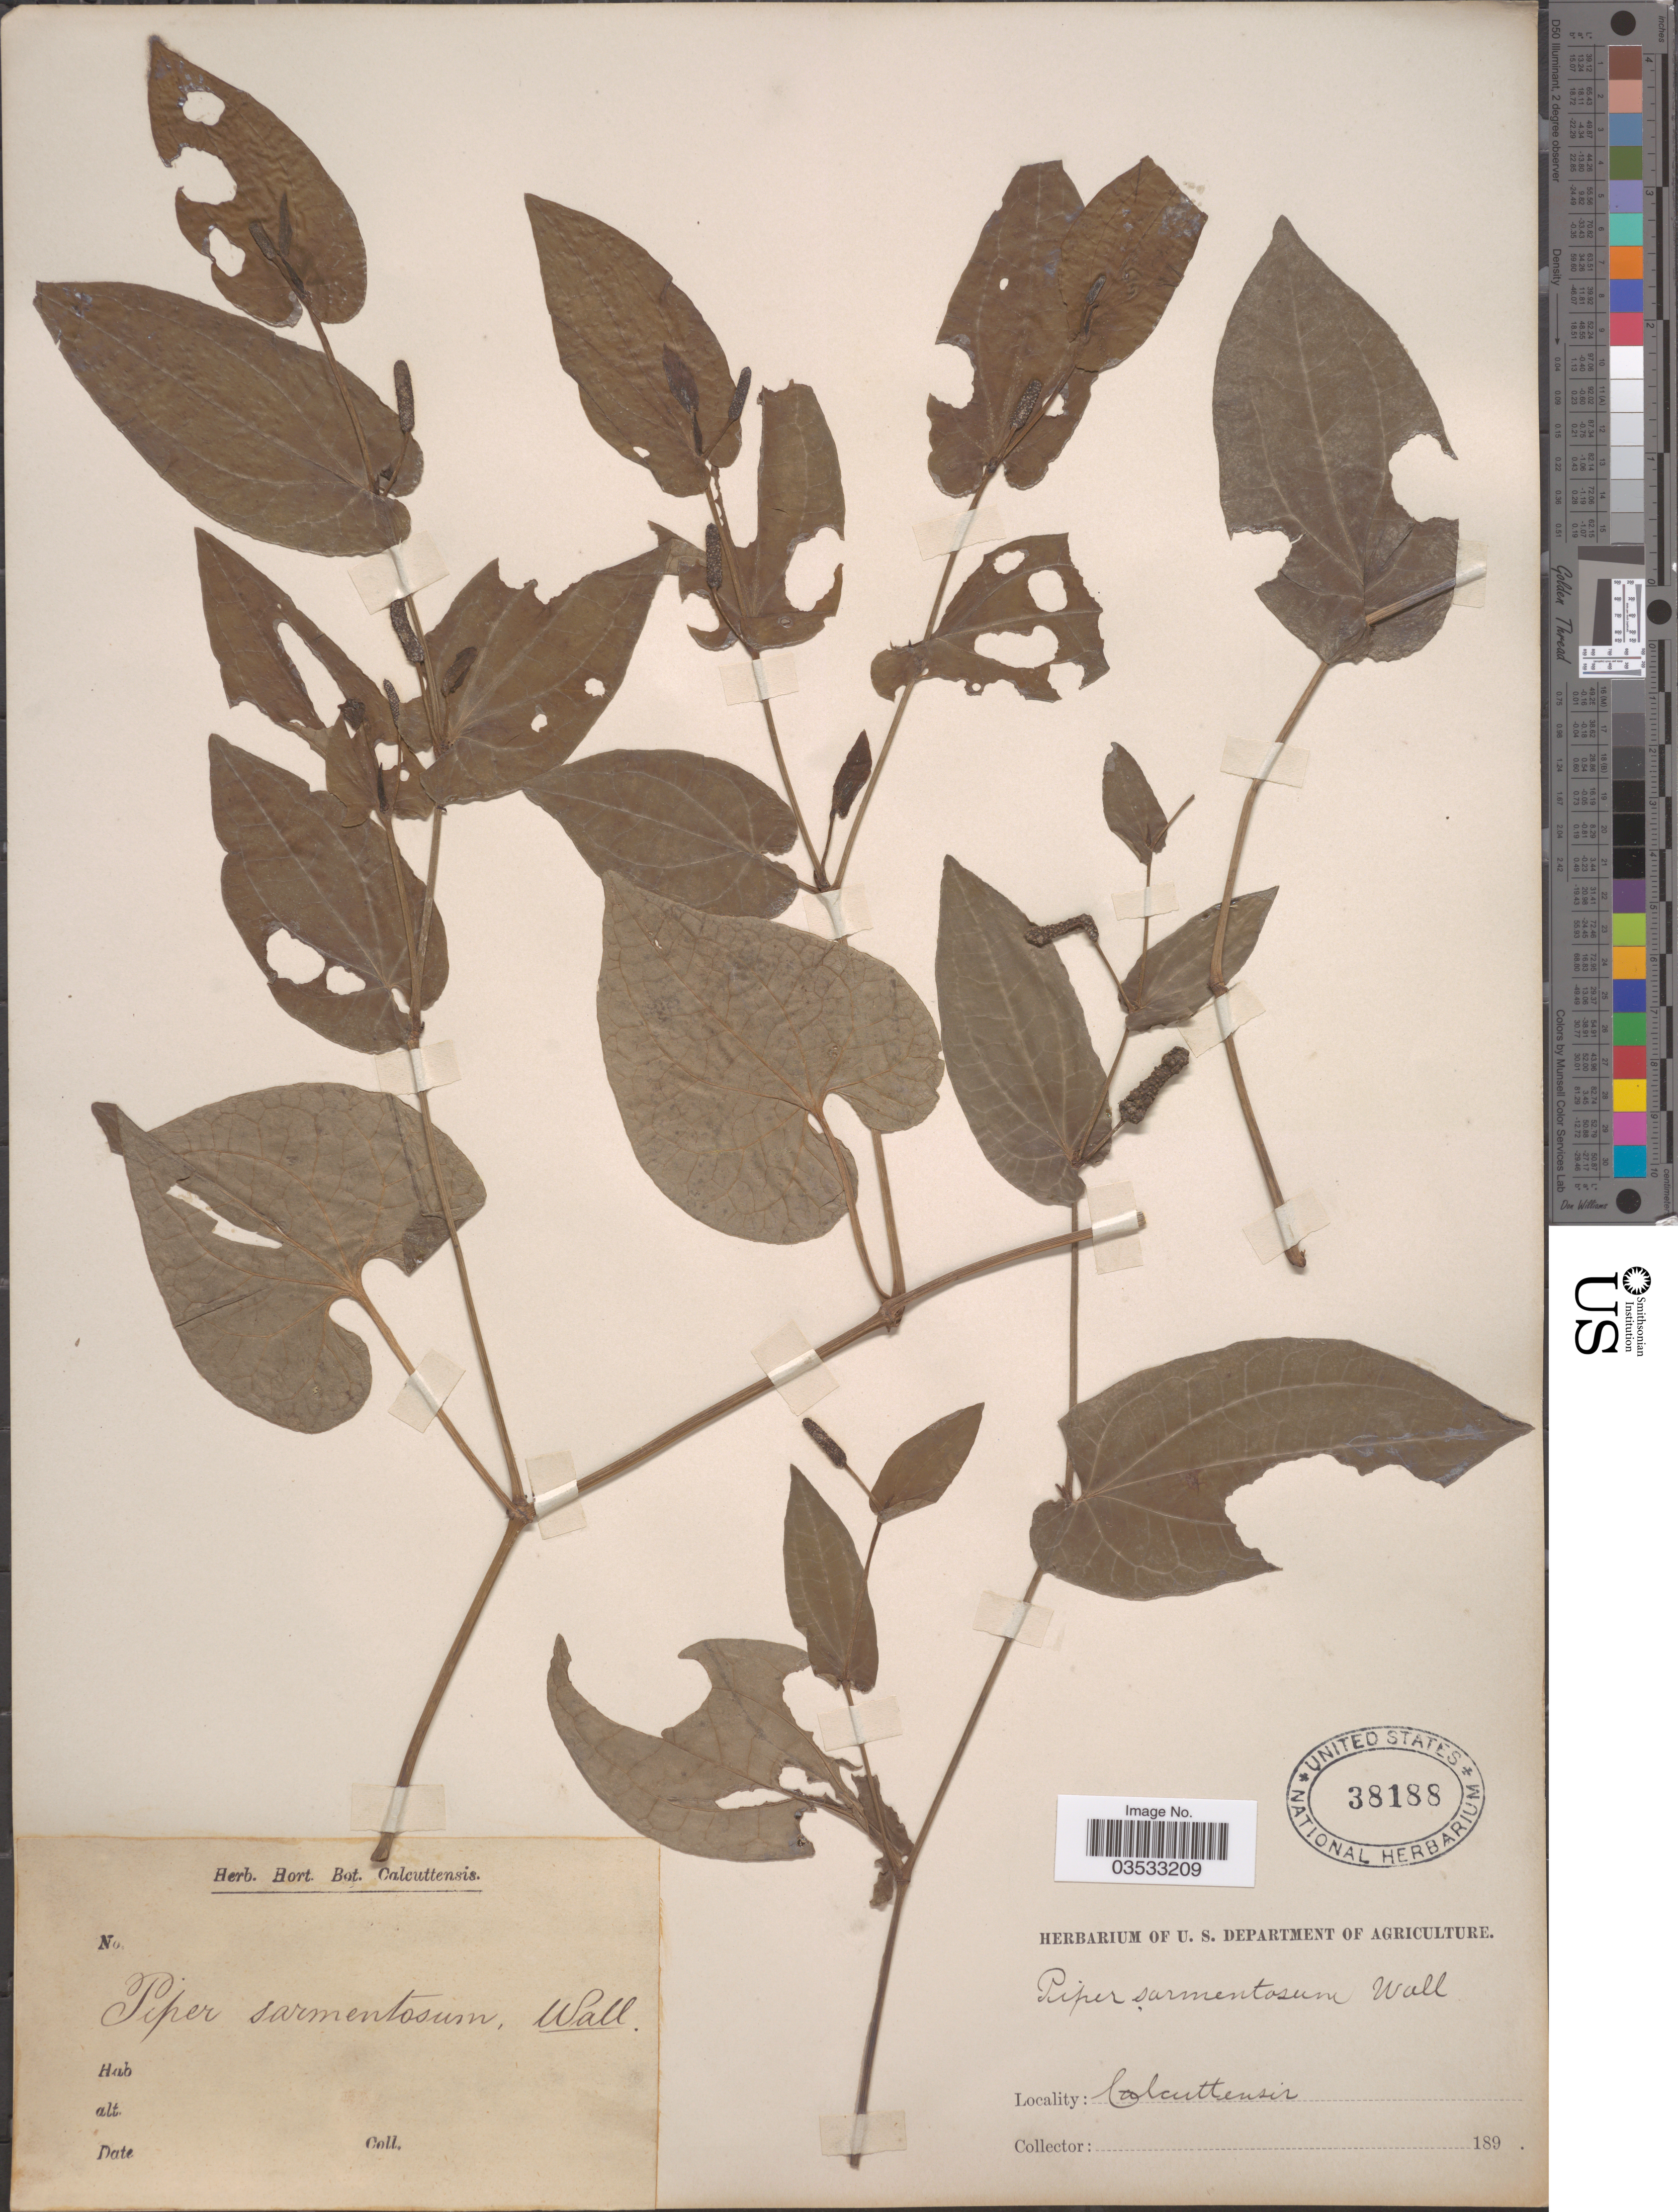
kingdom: Plantae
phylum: Tracheophyta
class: Magnoliopsida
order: Piperales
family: Piperaceae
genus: Piper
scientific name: Piper sarmentosum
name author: Roxb.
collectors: ex Herb. Hort. Bot. Calcuttensis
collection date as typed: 189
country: India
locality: Calcuttensis.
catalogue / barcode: US 38188